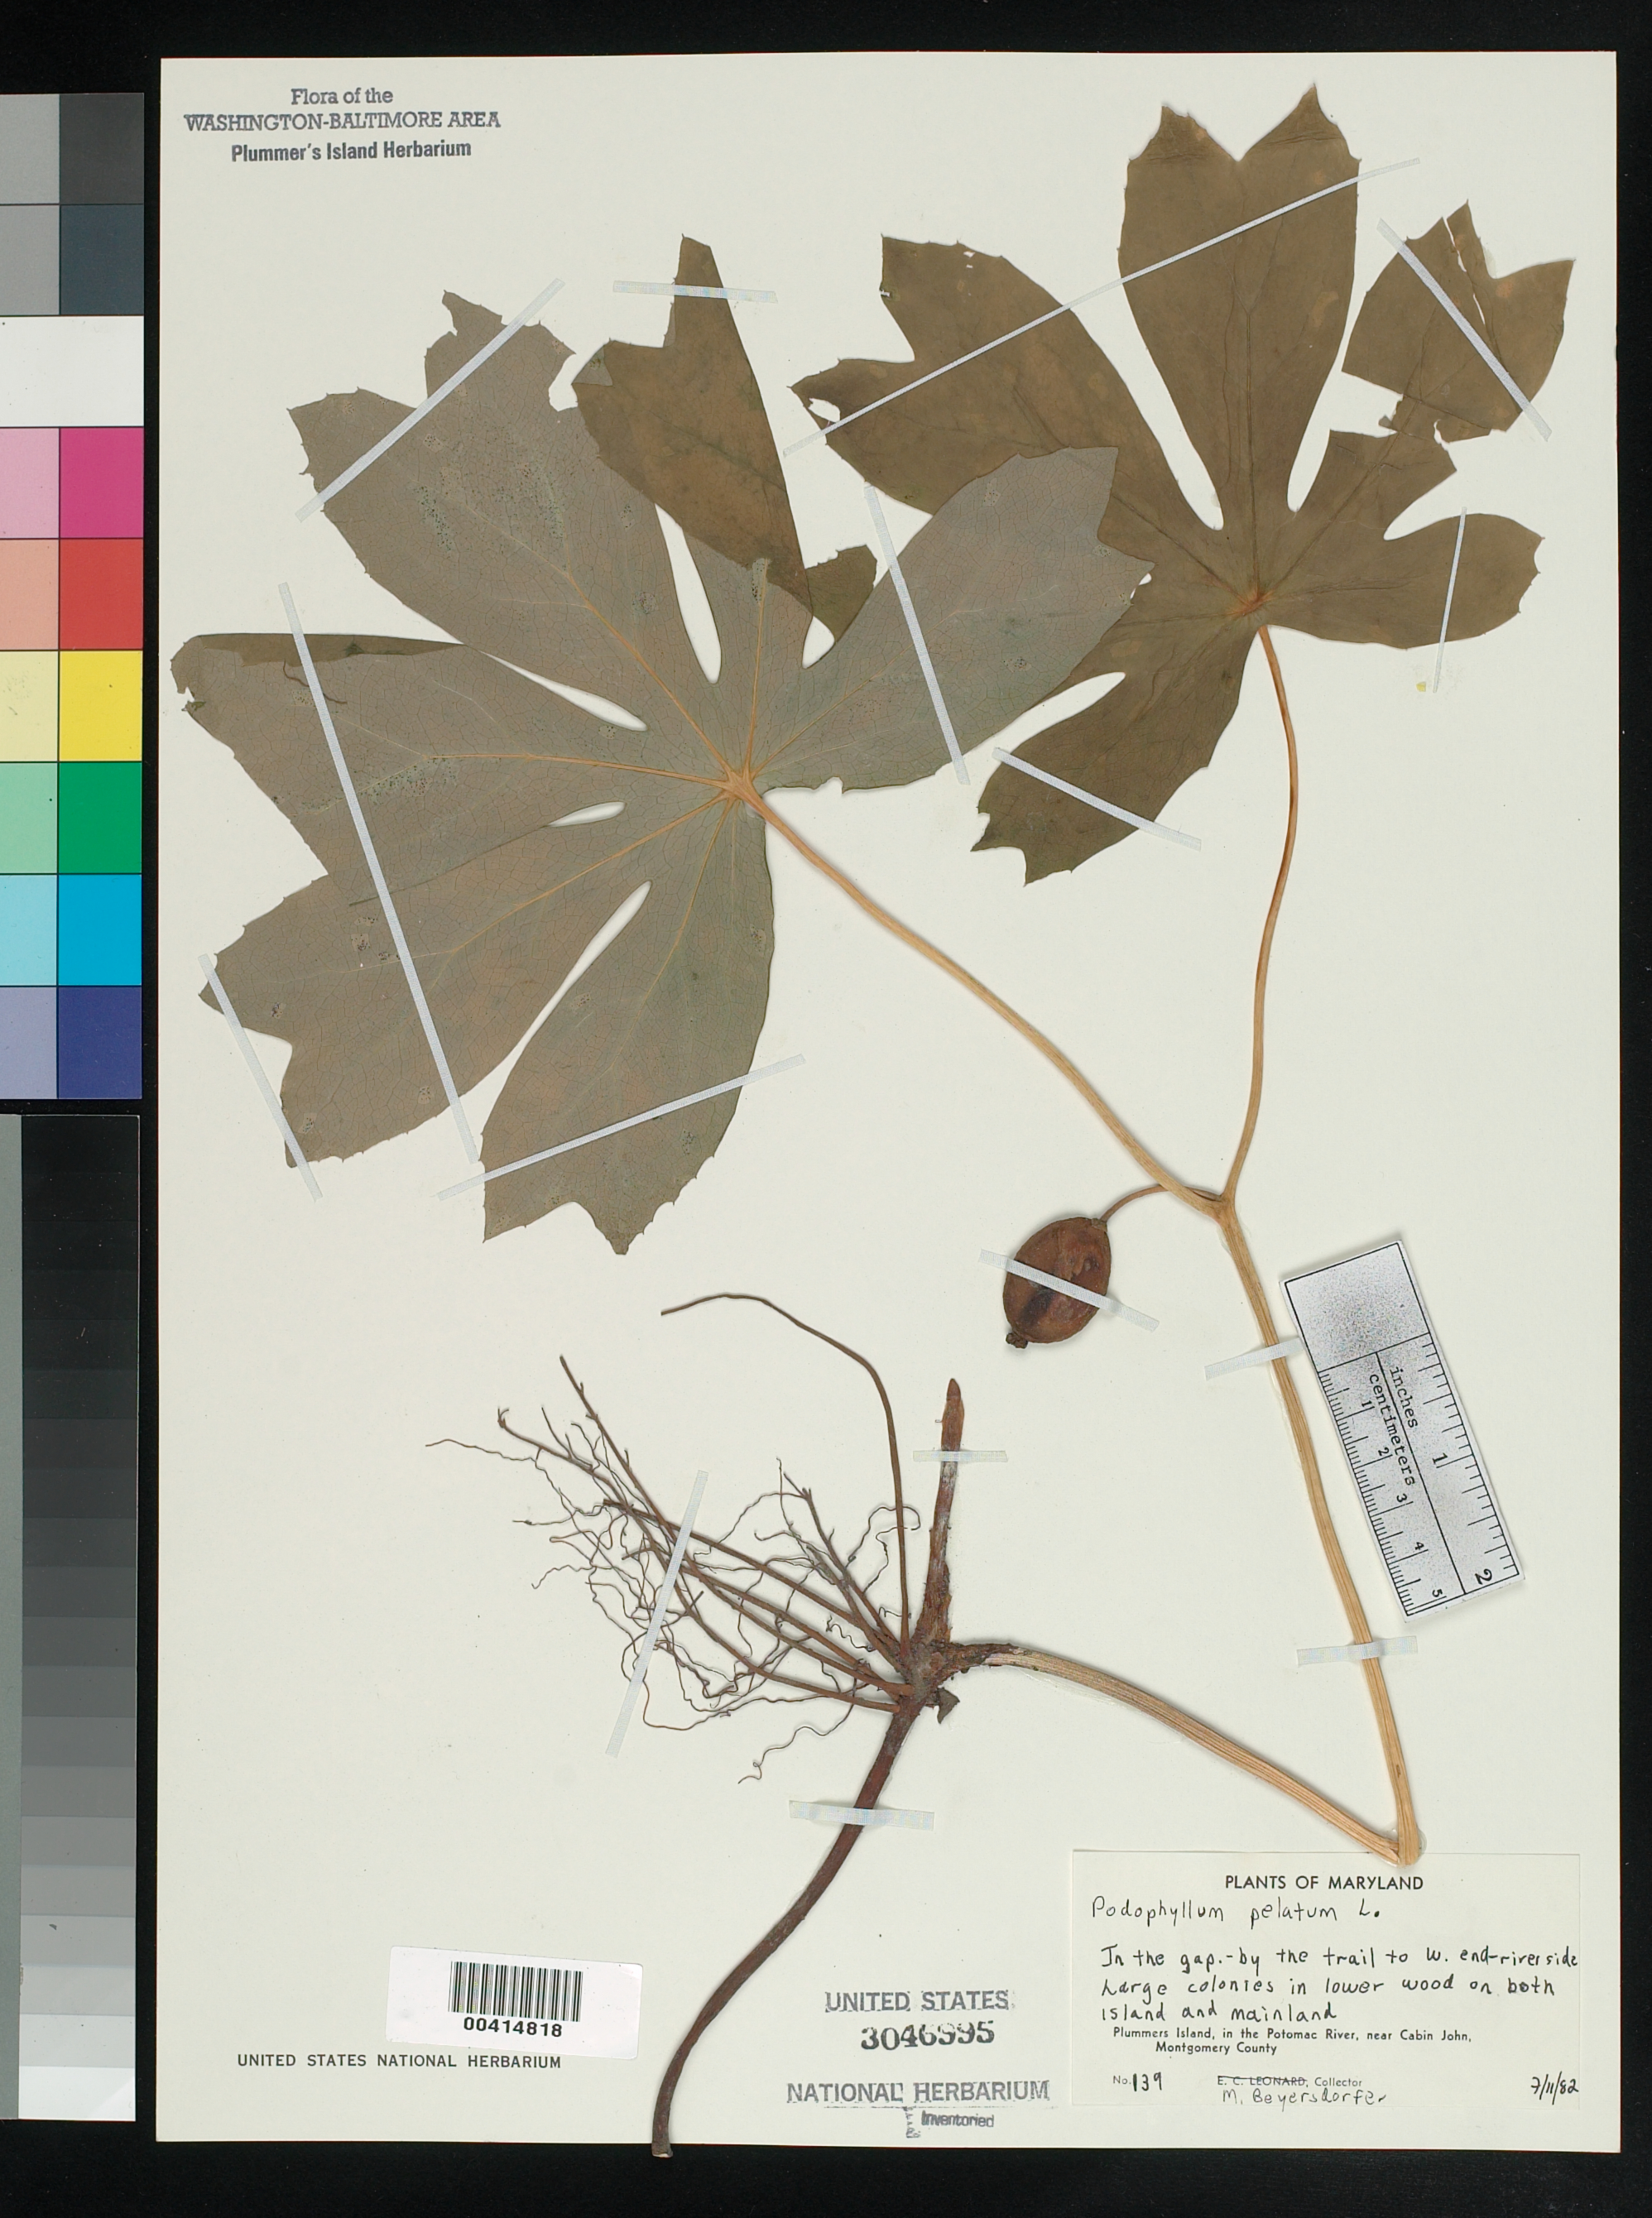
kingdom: Plantae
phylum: Tracheophyta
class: Magnoliopsida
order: Ranunculales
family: Berberidaceae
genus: Podophyllum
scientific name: Podophyllum peltatum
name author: L.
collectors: M. Beyersdorfer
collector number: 139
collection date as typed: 11 Jul 1982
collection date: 1982-07-11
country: United States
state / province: Maryland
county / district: Montgomery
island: Plummers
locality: Plummer's Island; in the gap by the trail to W. end river side C. & O. Canal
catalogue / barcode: US 3046995